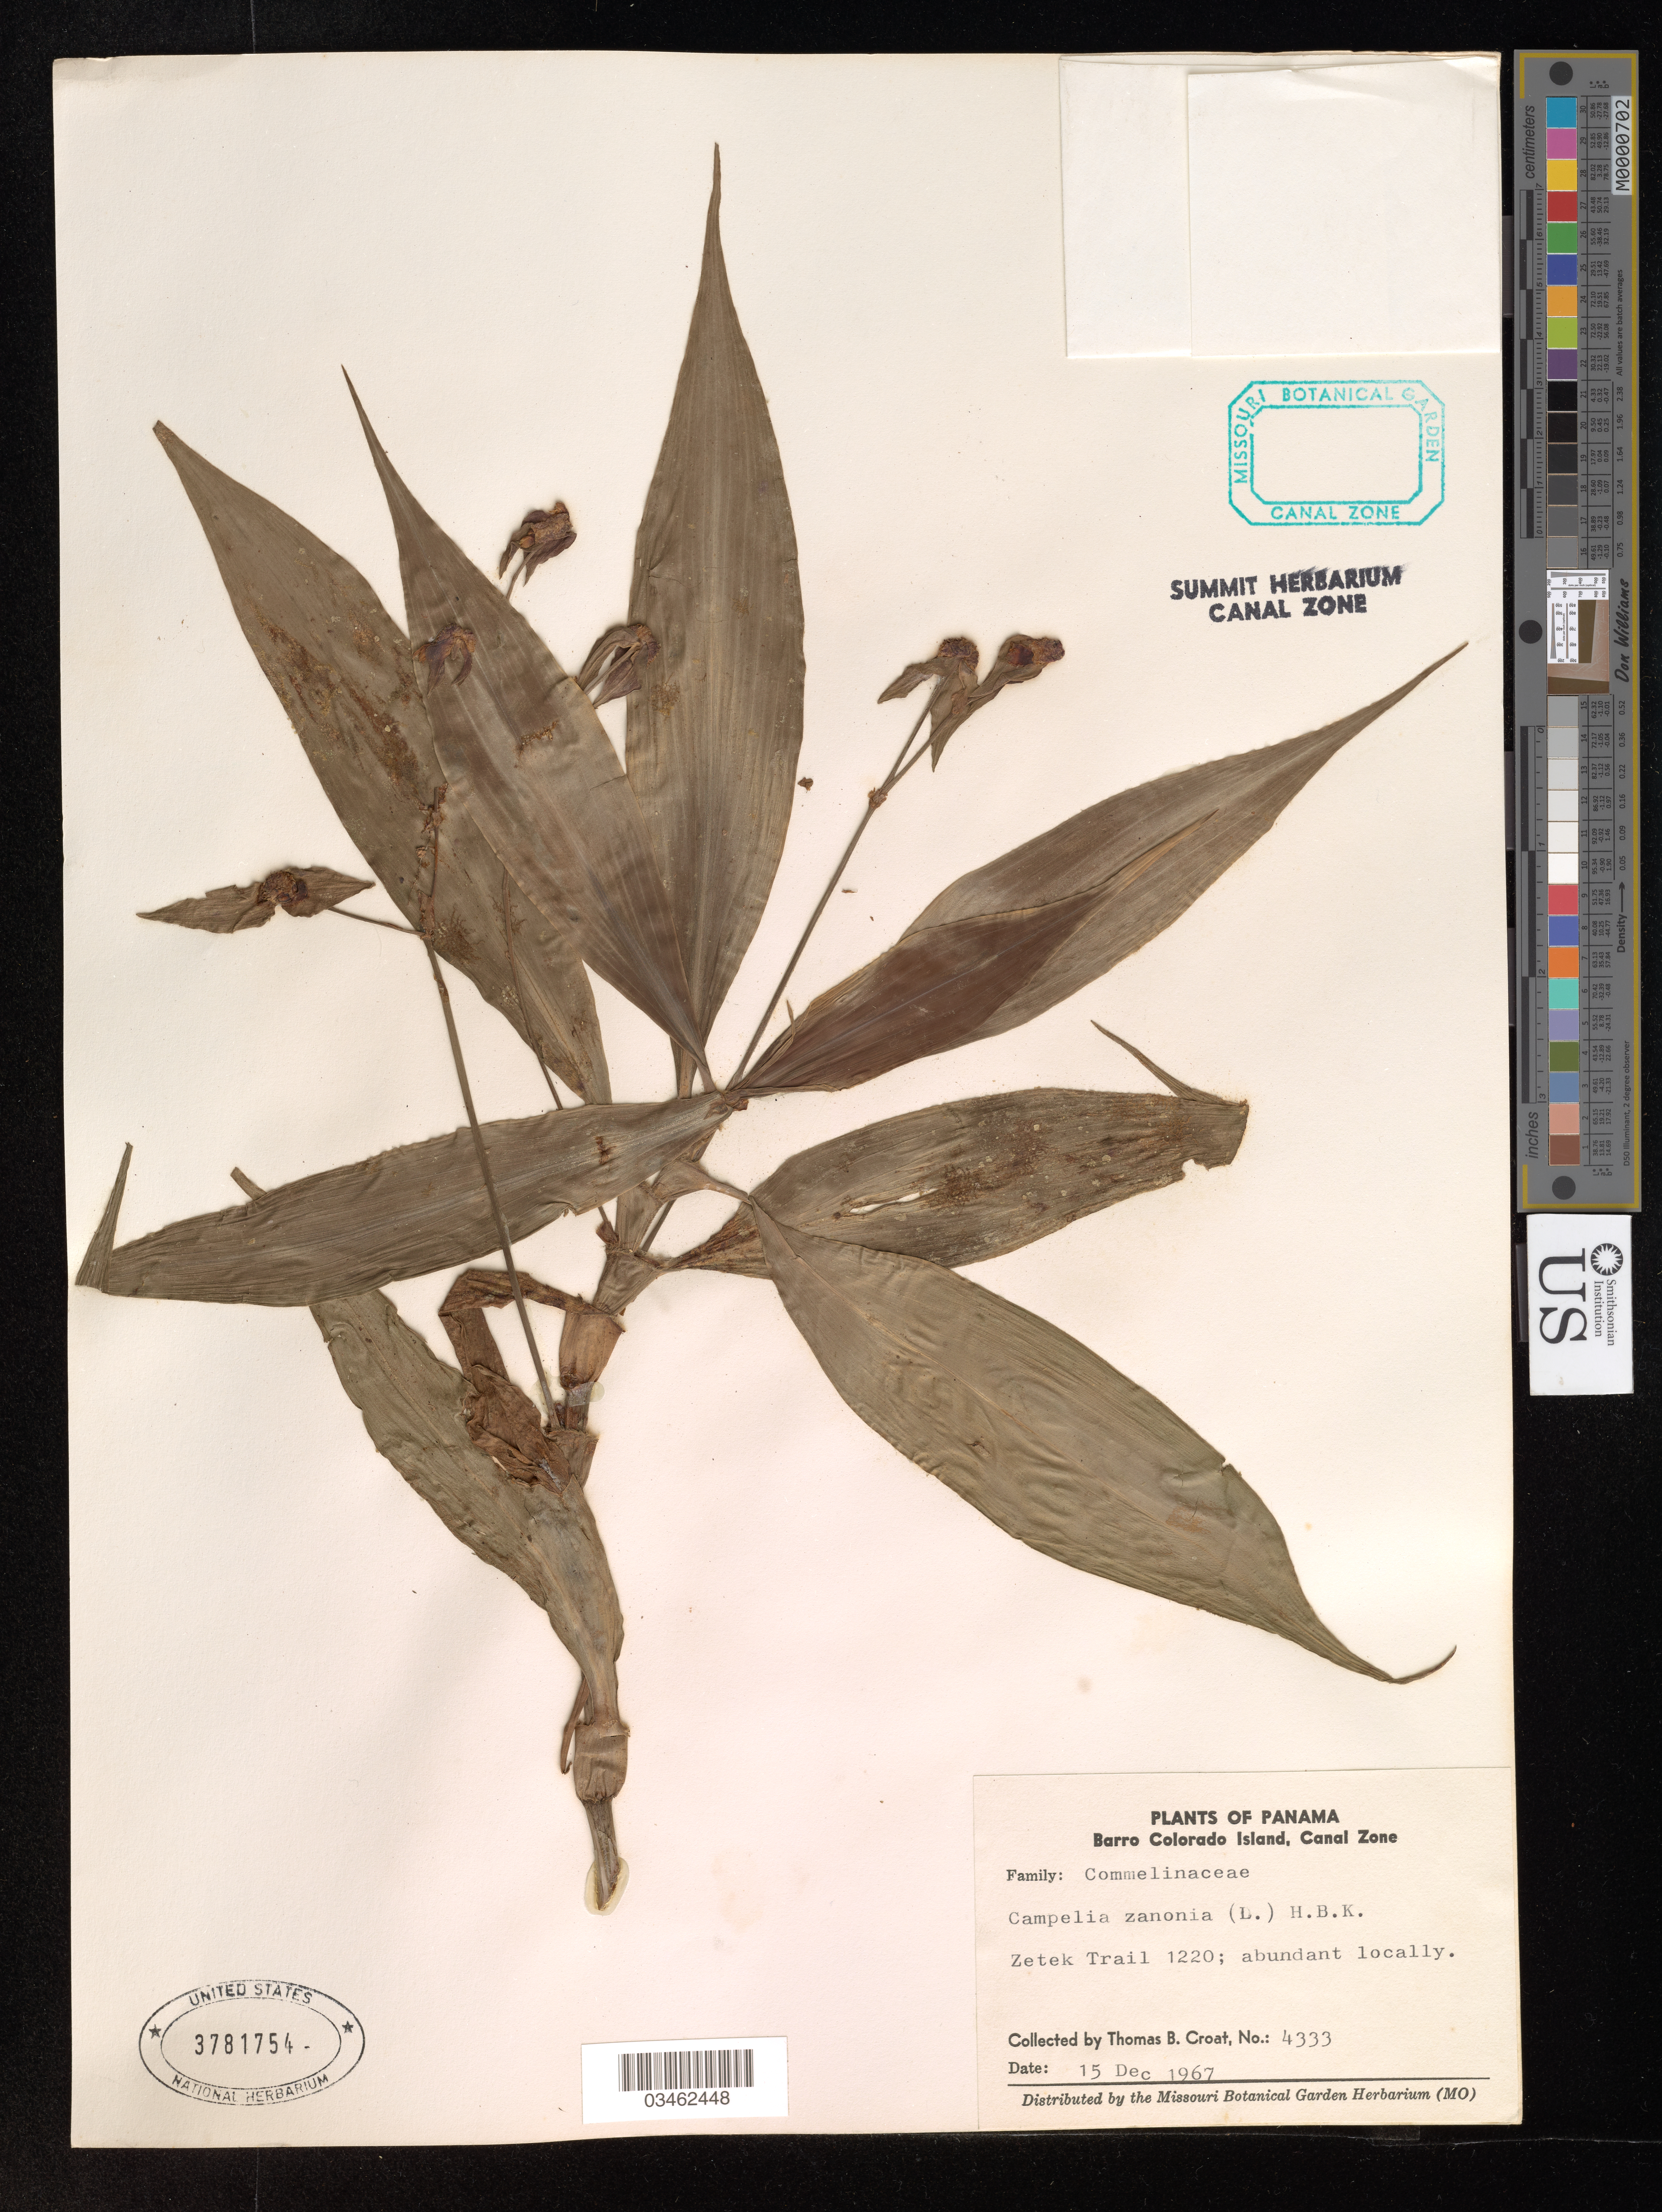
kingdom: Plantae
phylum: Tracheophyta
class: Liliopsida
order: Commelinales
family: Commelinaceae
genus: Campelia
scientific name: Campelia zanonia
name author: (L.) Kunth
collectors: T. B. Croat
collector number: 4333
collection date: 1967-12-15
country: Panama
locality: Barro Colorado Island, Canal Zone. Zetek Trail 1220.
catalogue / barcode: US 3781754